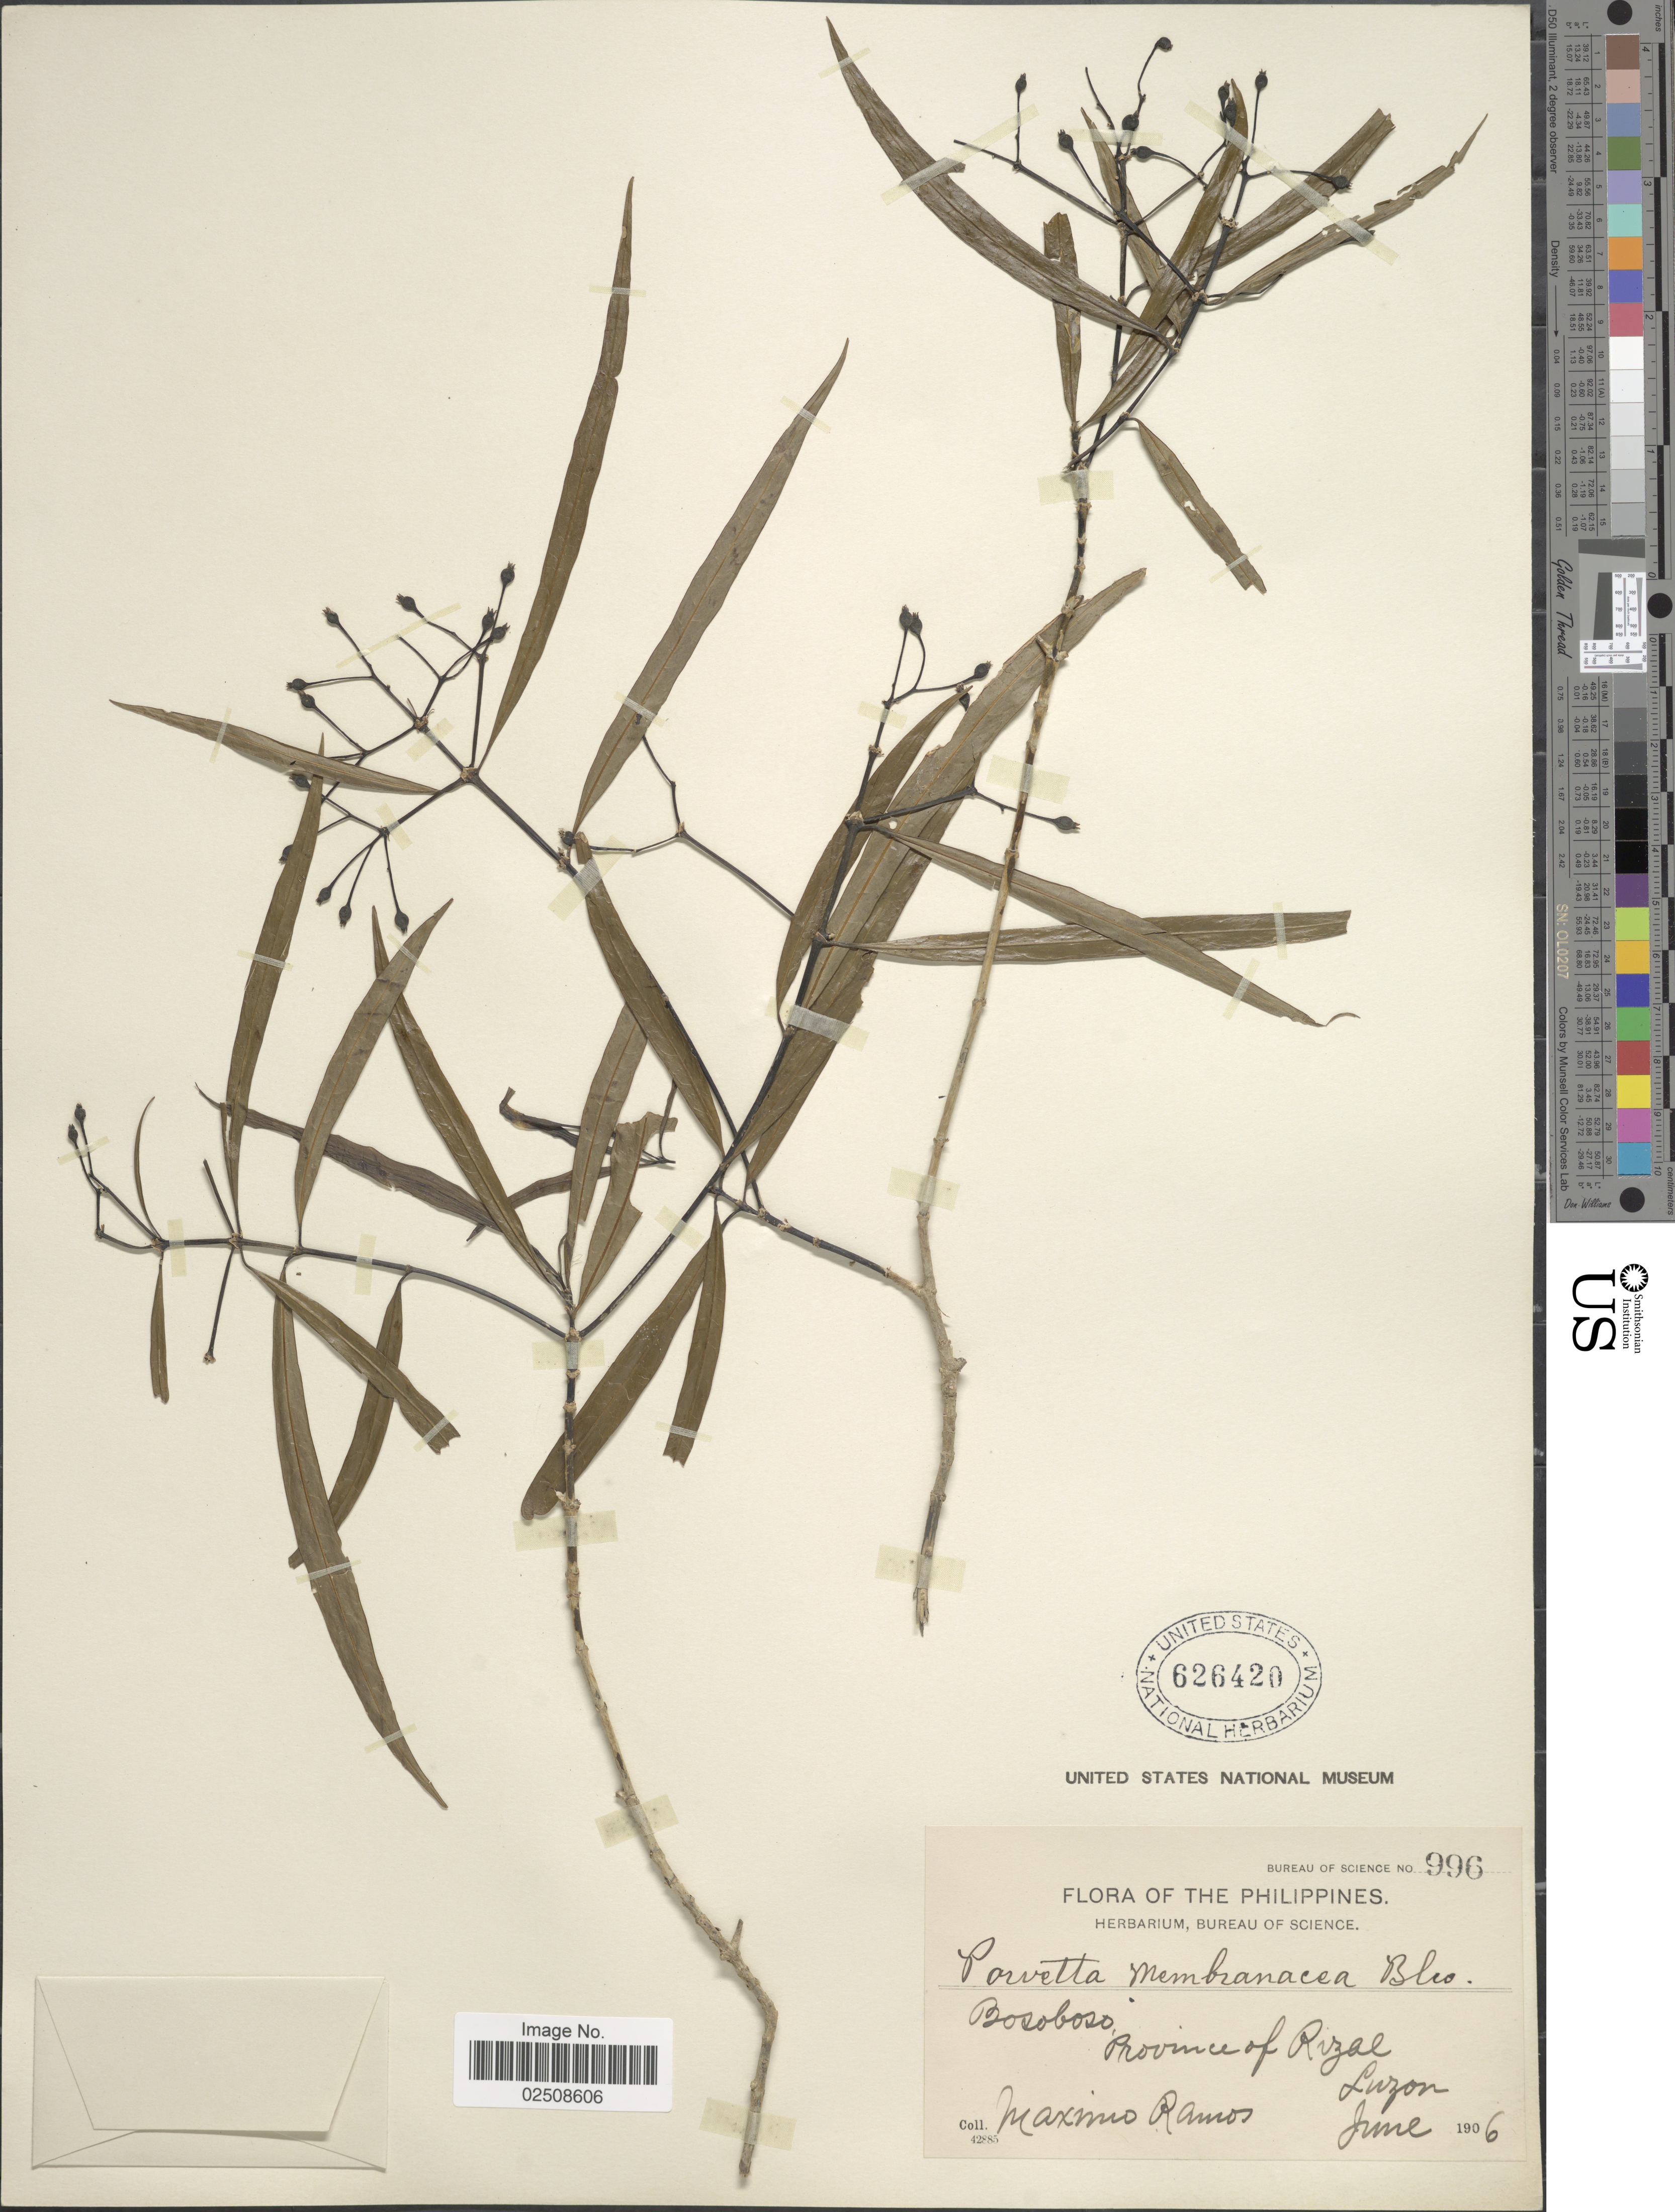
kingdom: Plantae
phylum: Tracheophyta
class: Magnoliopsida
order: Gentianales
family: Rubiaceae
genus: Pavetta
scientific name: Pavetta membranacea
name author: Blanco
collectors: M. Ramos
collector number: Bureau of Science 996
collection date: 1906-06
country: Philippines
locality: Bosoboso, Province of Rizal. Luzon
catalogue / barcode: US 626420